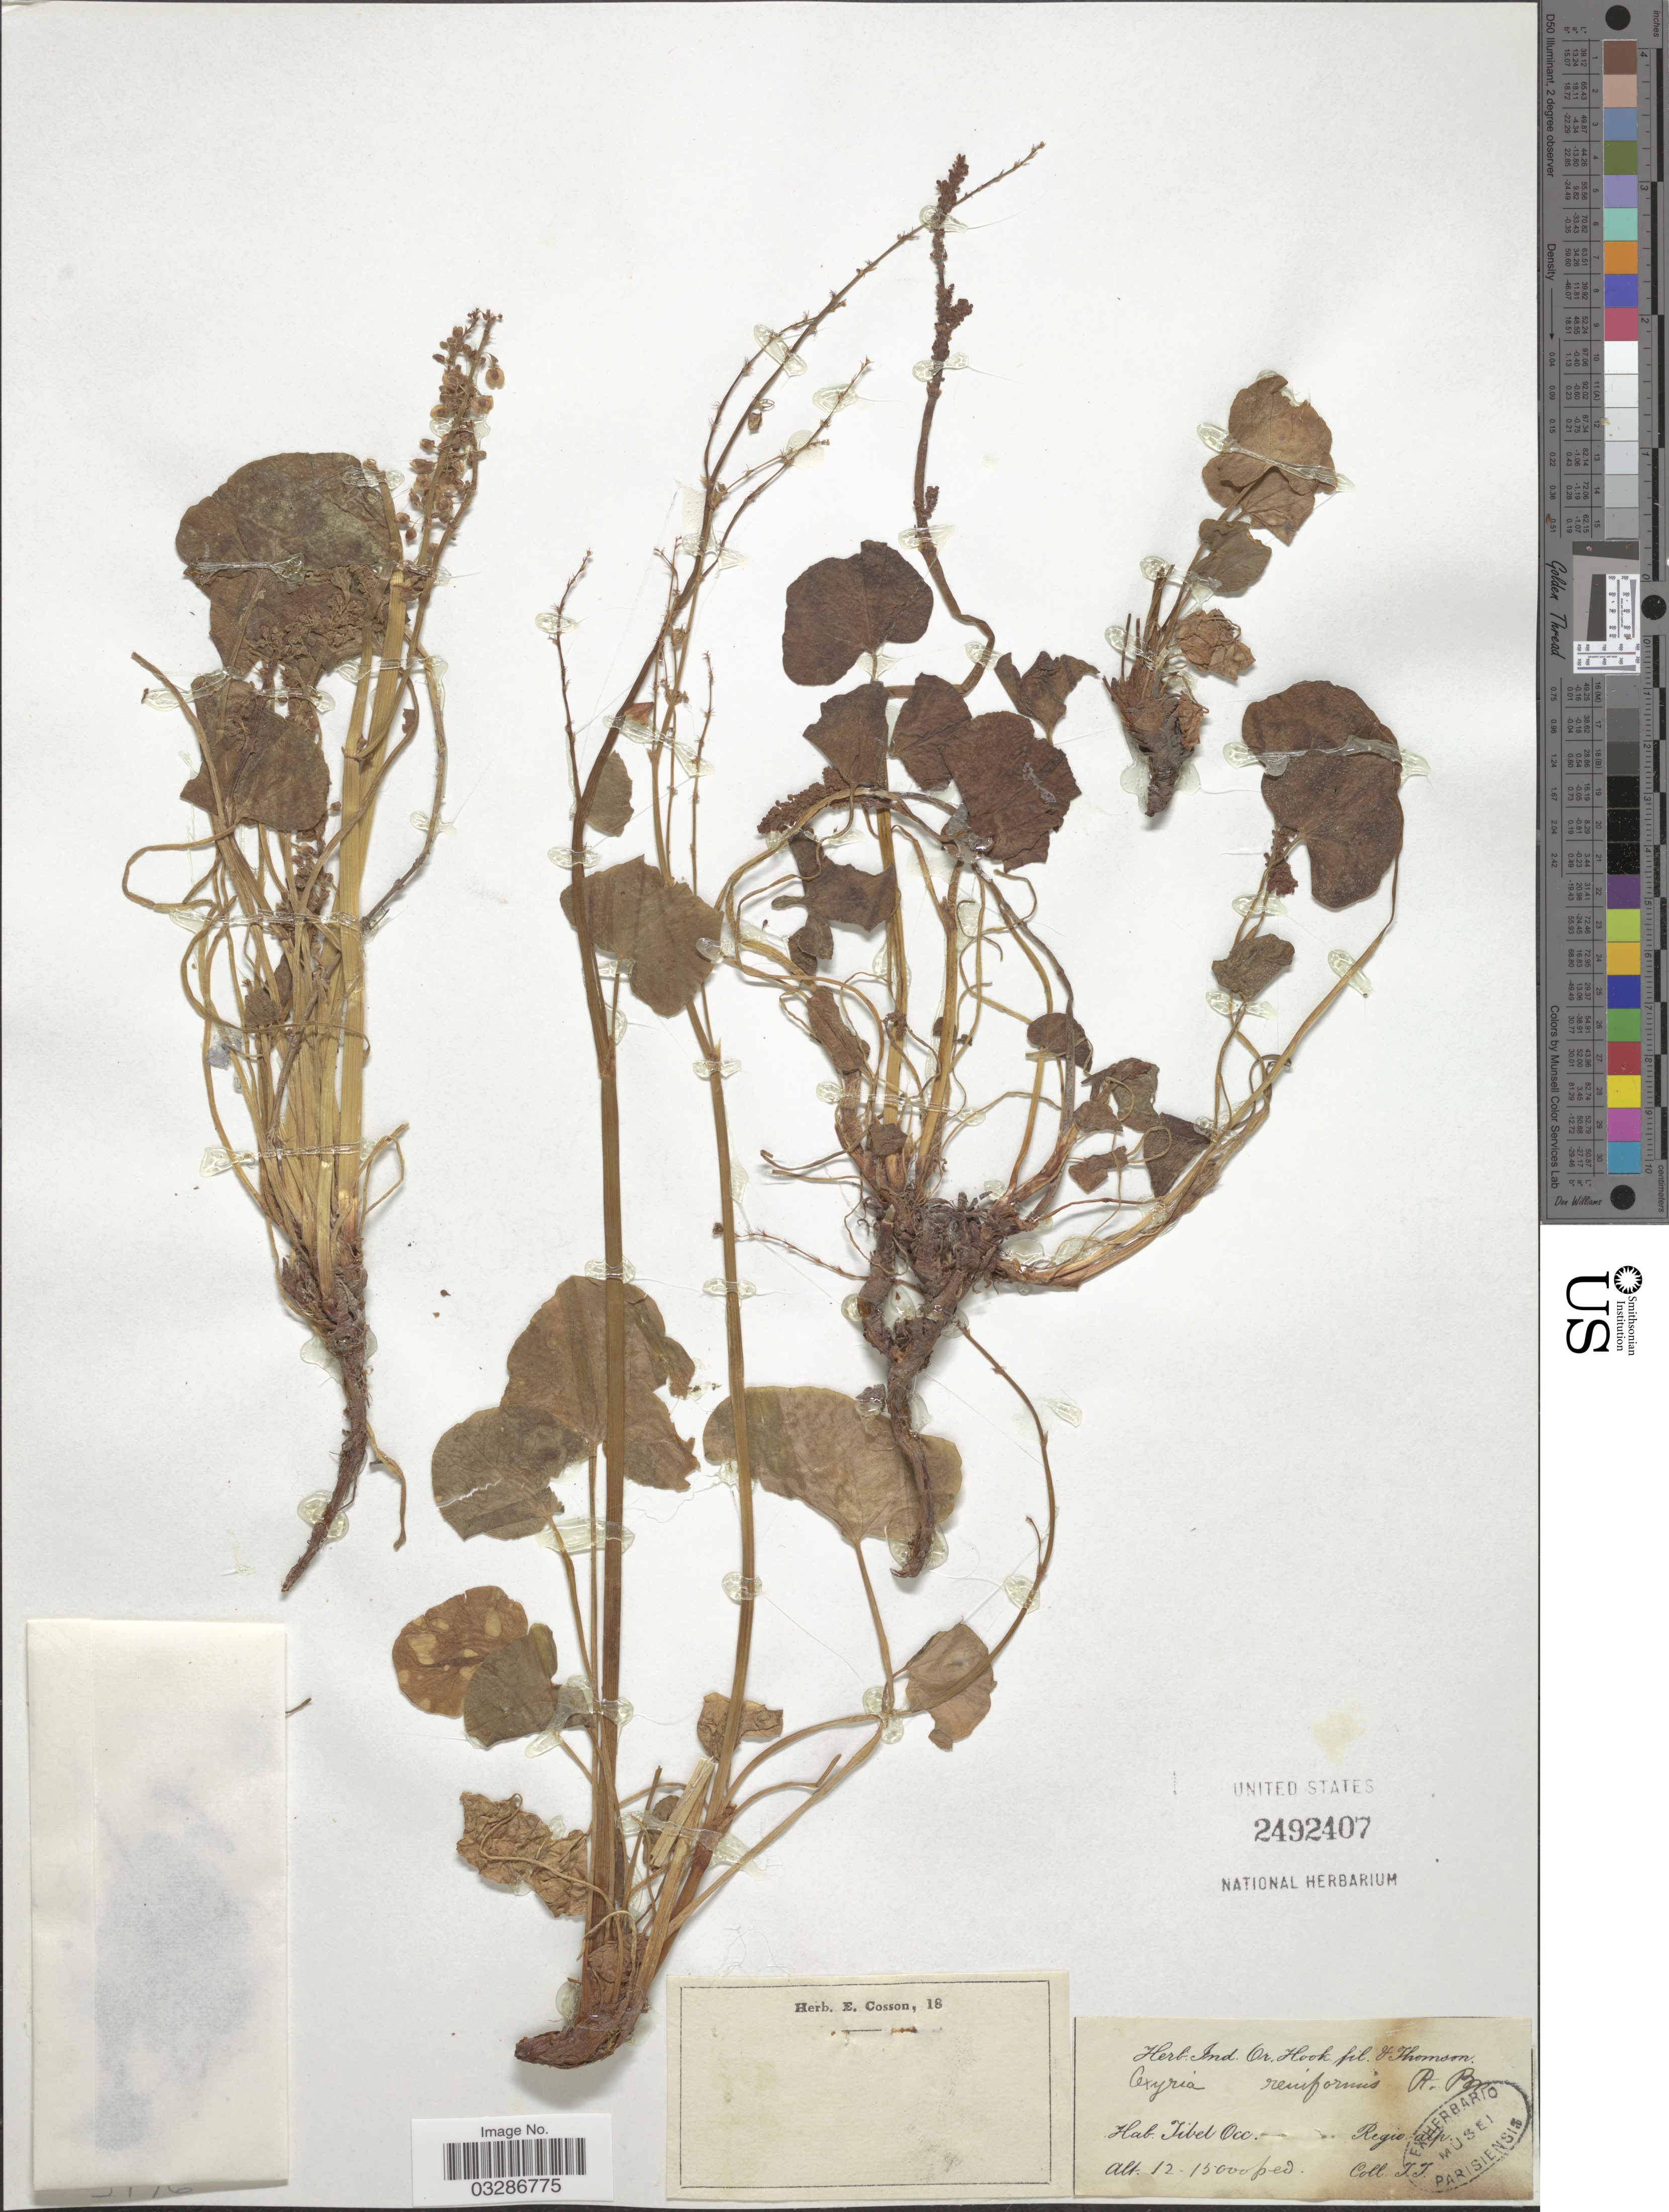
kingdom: Plantae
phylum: Tracheophyta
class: Magnoliopsida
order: Caryophyllales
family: Polygonaceae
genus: Oxyria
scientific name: Oxyria reniformis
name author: Hook.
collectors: T. Thomson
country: China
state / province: Xizang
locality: Tibet Occ.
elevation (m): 3658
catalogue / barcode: US 2492407